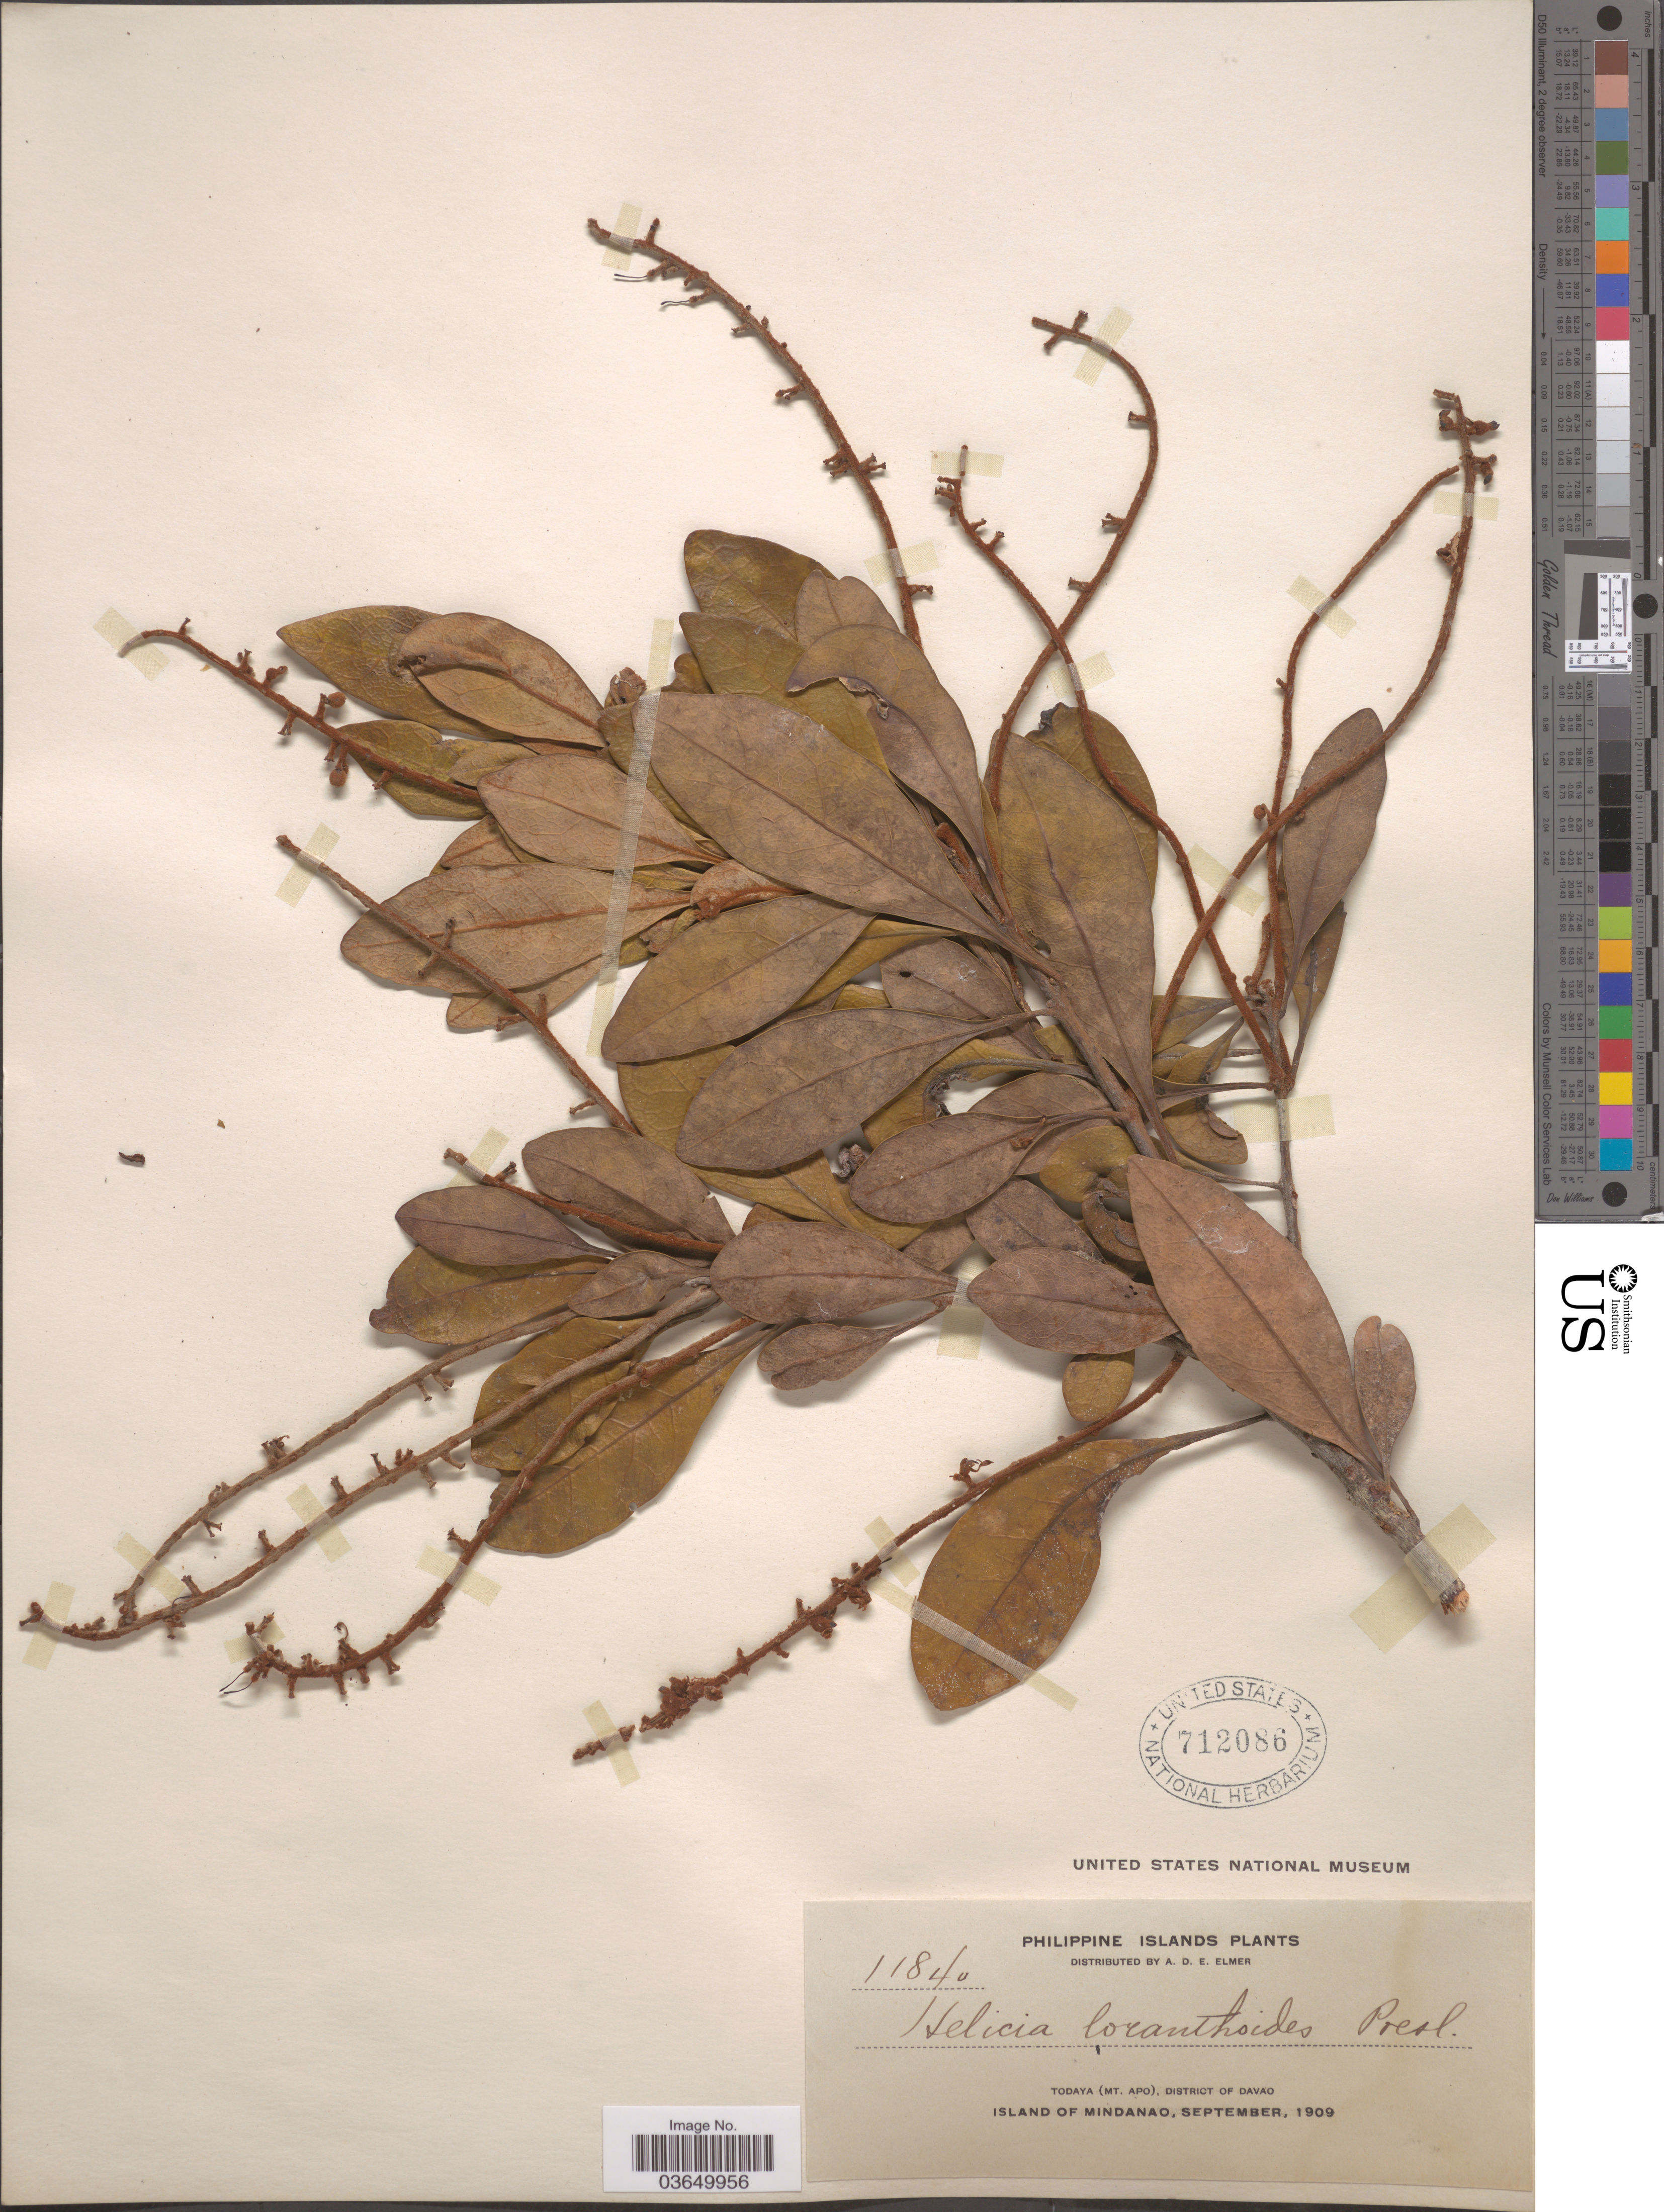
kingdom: Plantae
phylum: Tracheophyta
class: Magnoliopsida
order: Proteales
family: Proteaceae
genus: Helicia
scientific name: Helicia loranthoides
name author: C. Presl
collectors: A. D. E. Elmer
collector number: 11840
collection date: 1909-09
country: Philippines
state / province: Davao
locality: Todaya (Mt. Apo), District of Davao. Island of Mindanao.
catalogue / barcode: US 712086